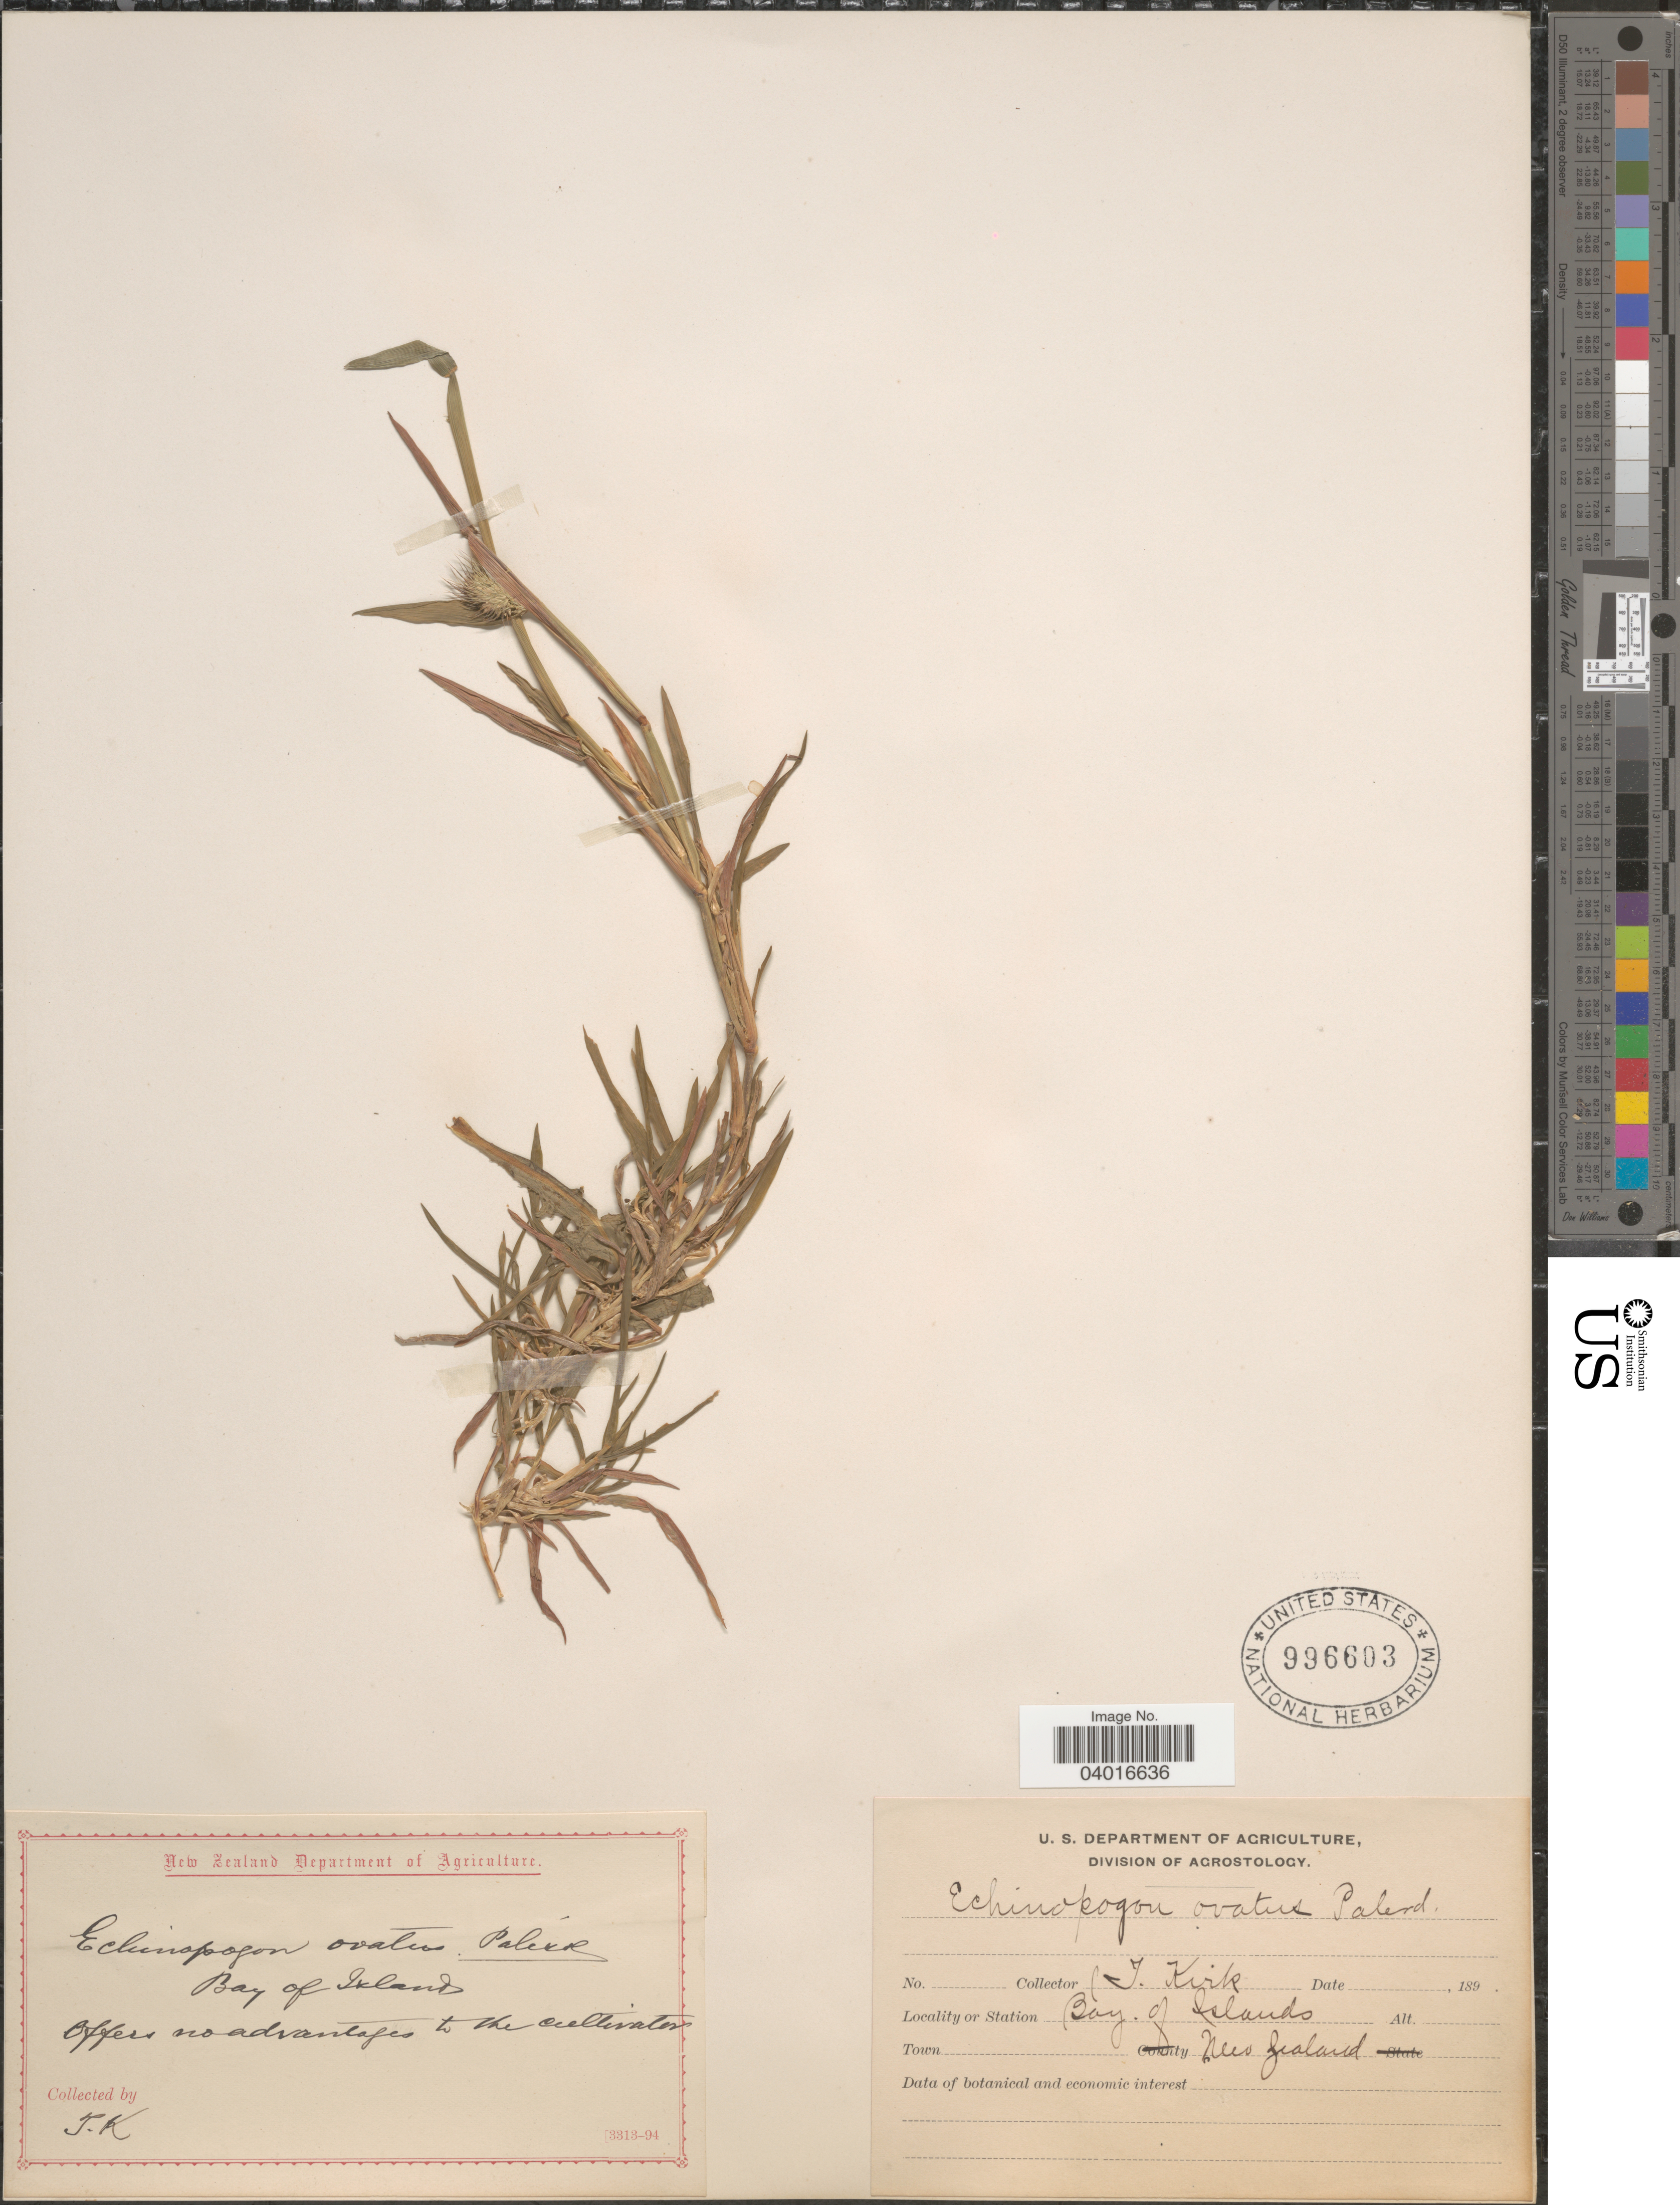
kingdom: Plantae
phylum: Tracheophyta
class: Liliopsida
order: Poales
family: Poaceae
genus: Echinopogon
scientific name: Echinopogon ovatus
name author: (G. Forst.) P. Beauv.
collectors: J. Kirk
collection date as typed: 189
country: New Zealand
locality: Bay of Islands.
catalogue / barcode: US 996603